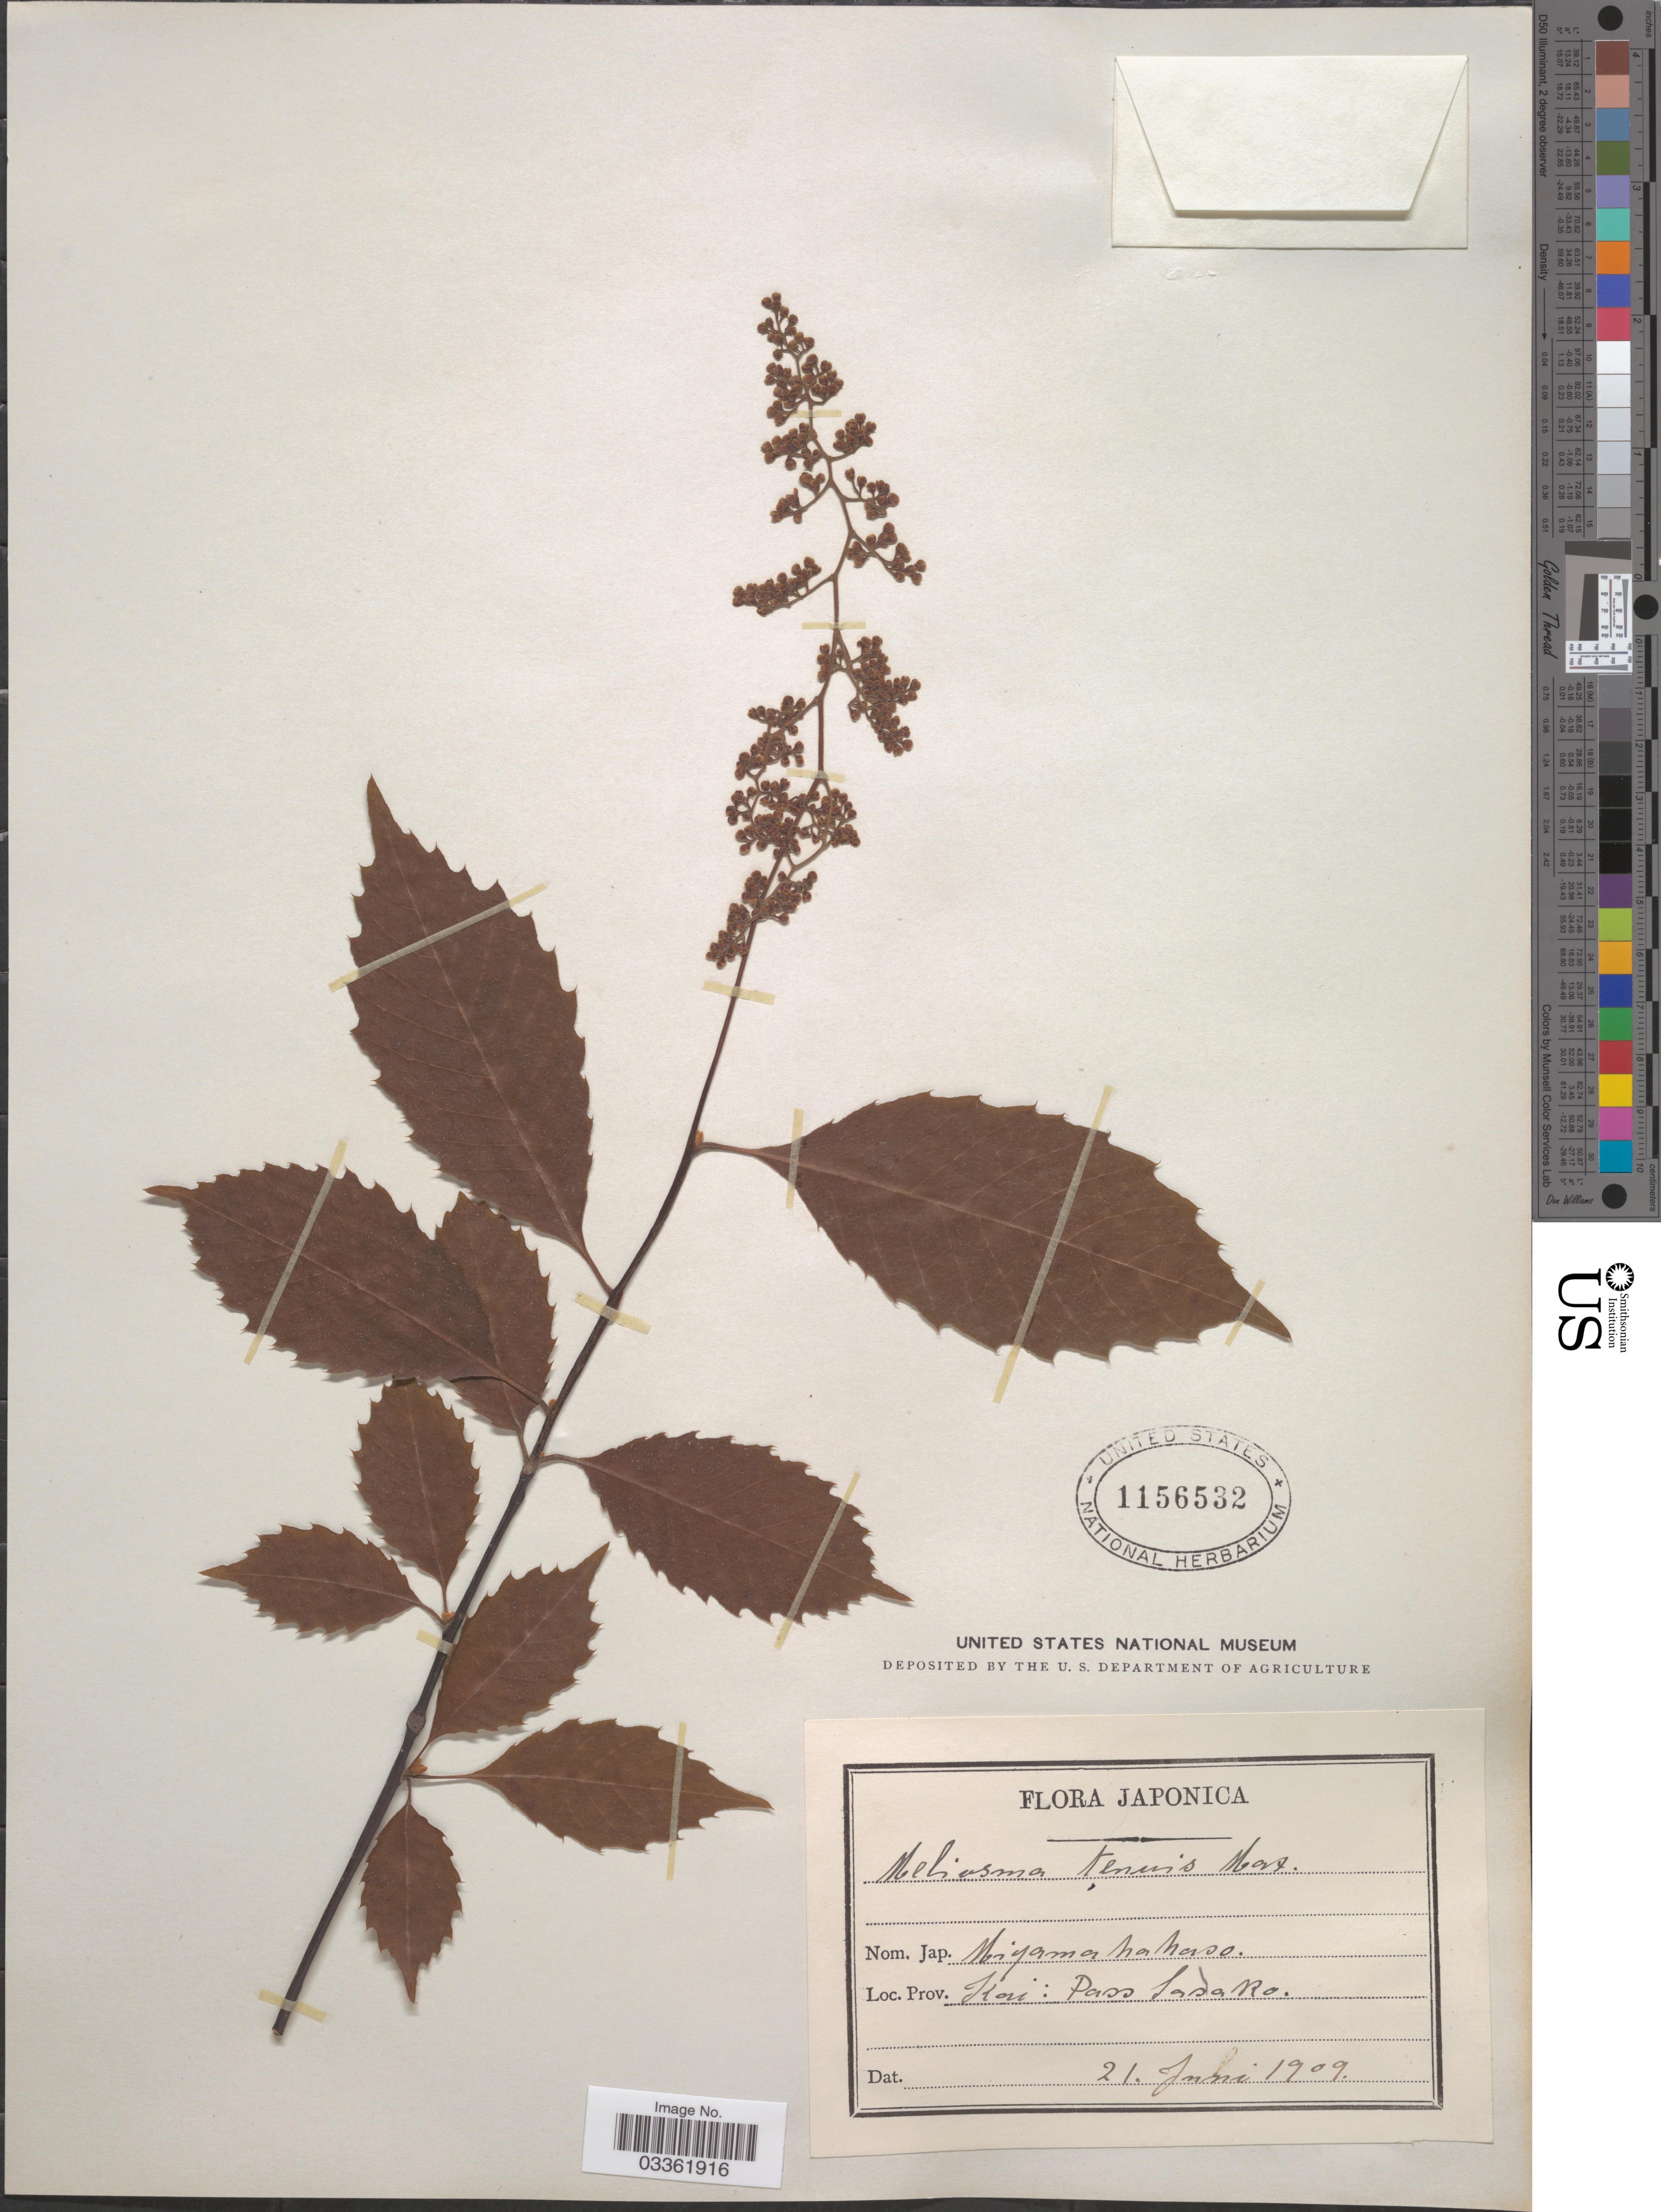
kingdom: Plantae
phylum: Tracheophyta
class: Magnoliopsida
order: Proteales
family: Sabiaceae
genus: Meliosma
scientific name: Meliosma tenuis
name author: Maxim.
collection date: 1909-06-21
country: Japan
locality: Kai: Pass Sasako.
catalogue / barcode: US 1156532